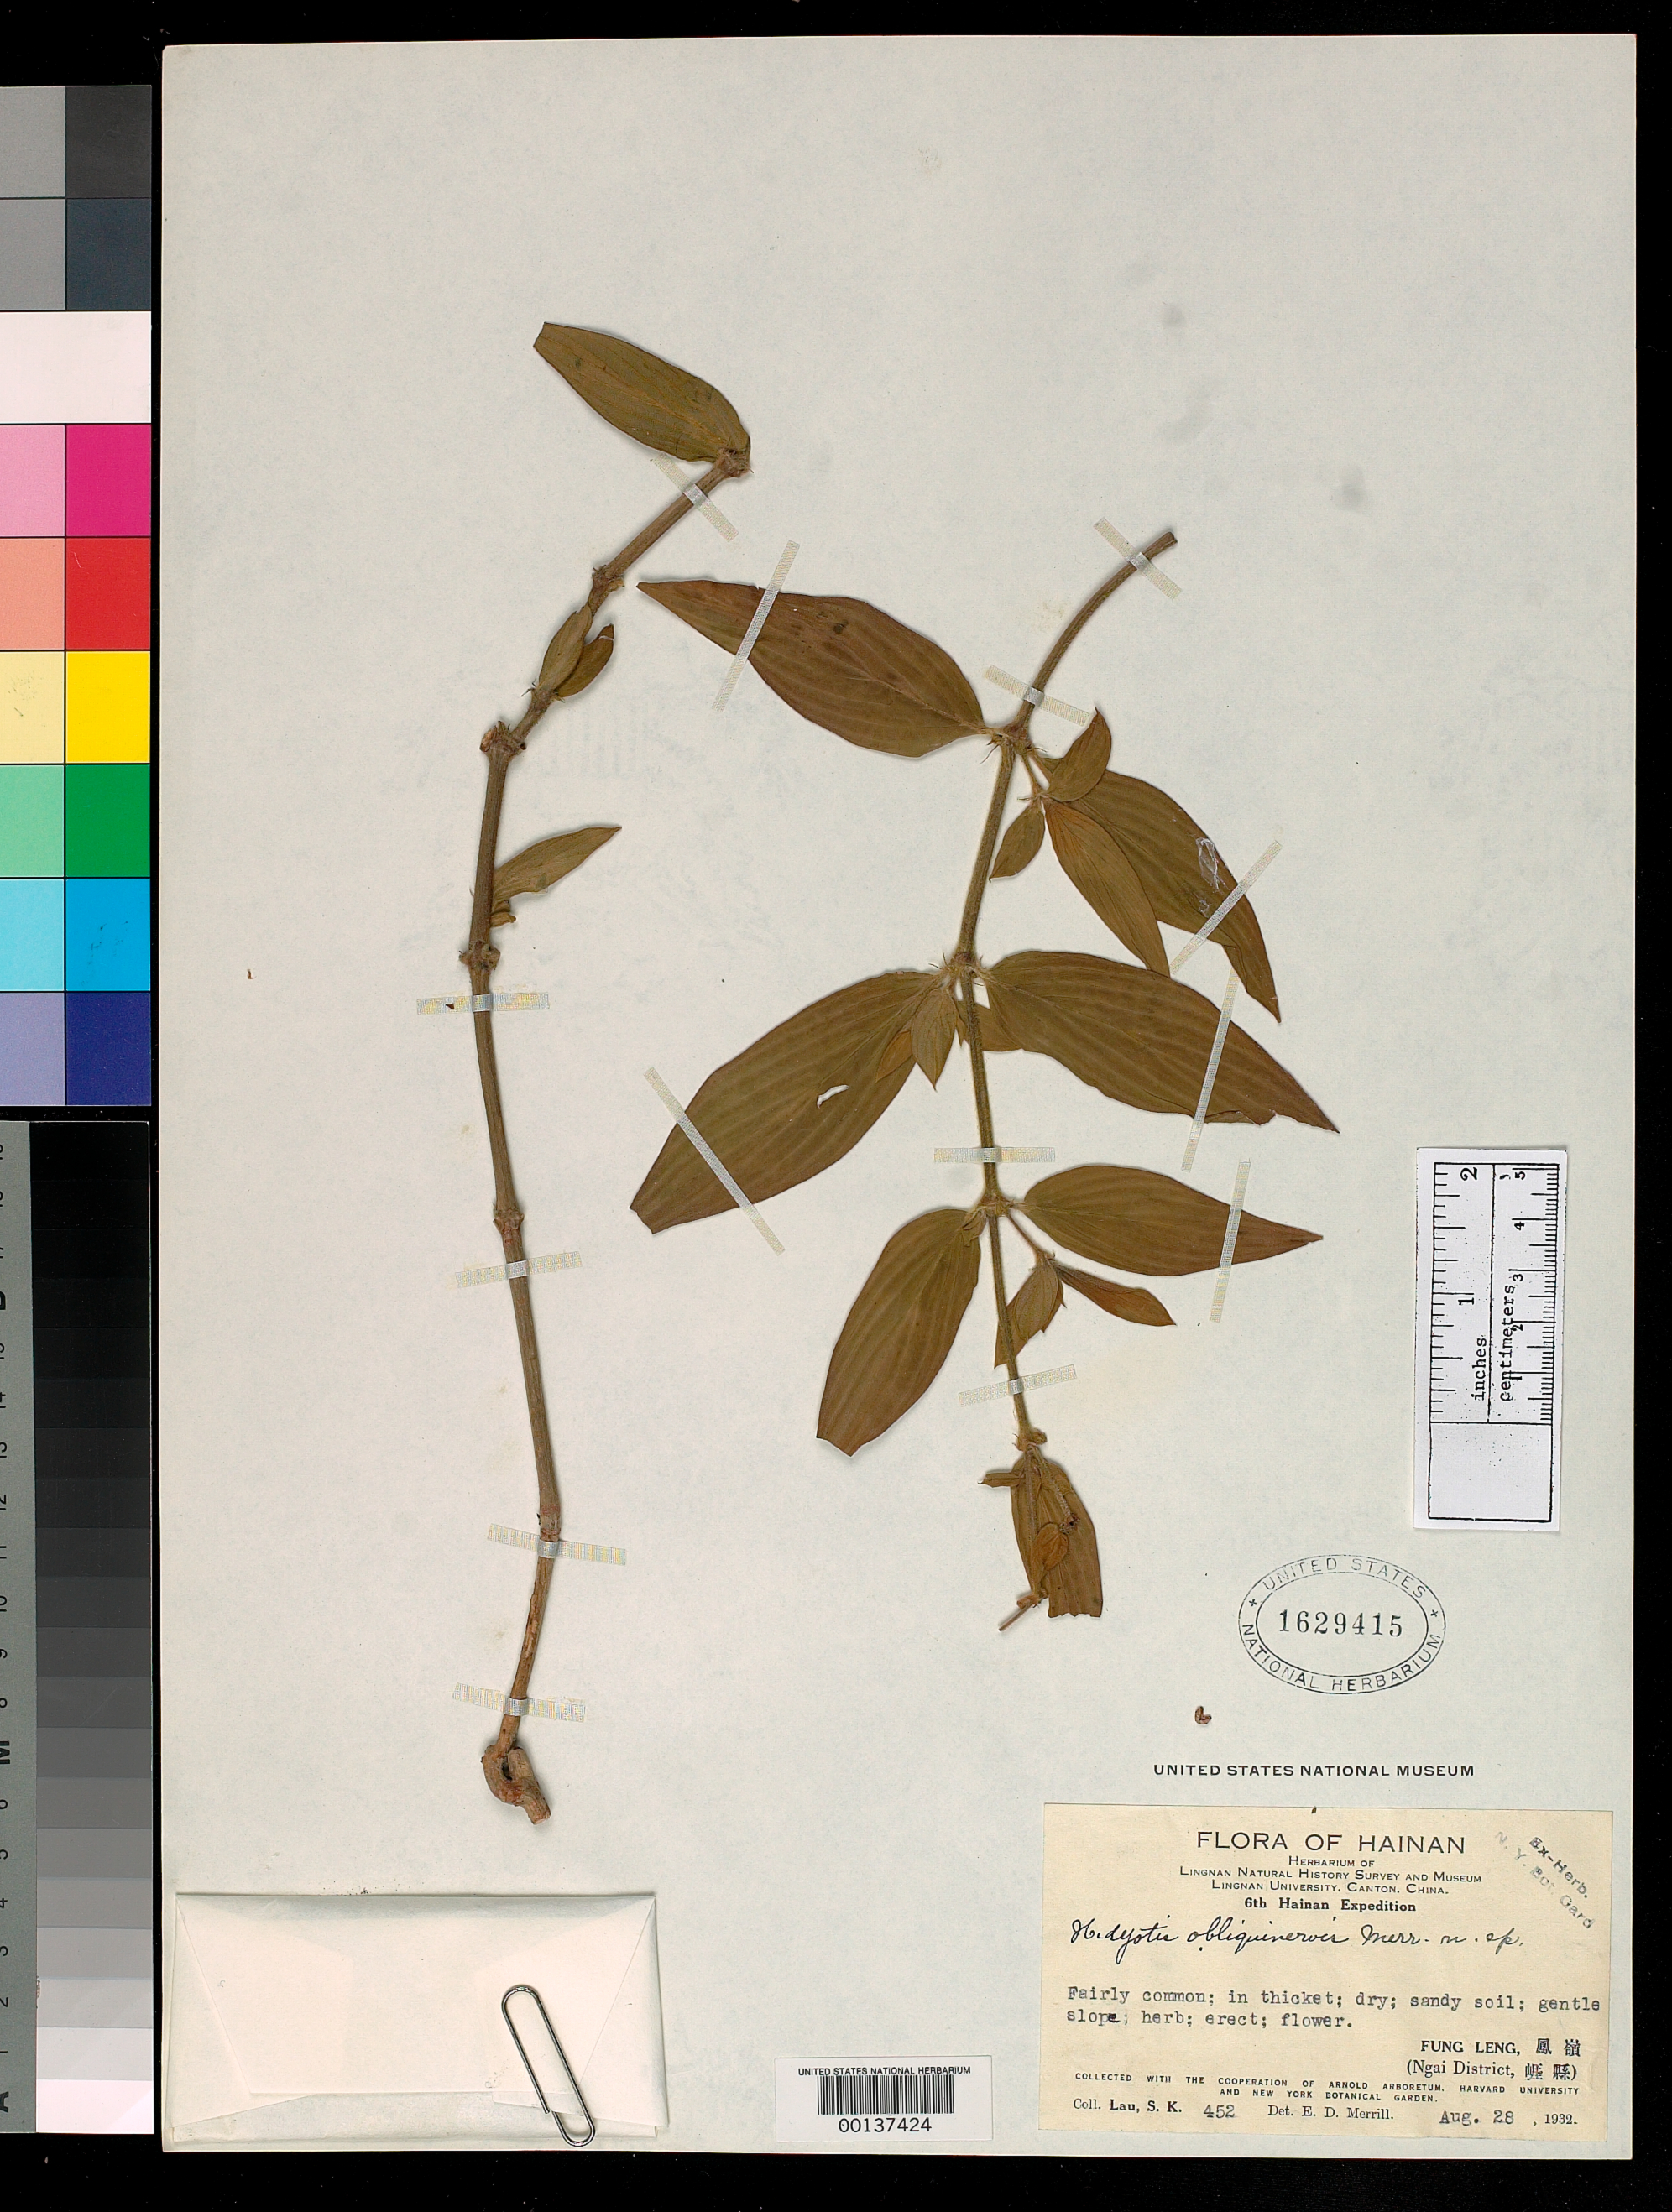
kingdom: Plantae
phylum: Tracheophyta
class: Magnoliopsida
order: Gentianales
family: Rubiaceae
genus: Hedyotis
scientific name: Hedyotis obliquinervis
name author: Merr.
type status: Isotype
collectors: S. K. Lau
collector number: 452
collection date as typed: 08 Aug 1932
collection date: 1932-08-08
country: China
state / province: Hainan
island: Hainan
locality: Fung Leng, Ngai Dist.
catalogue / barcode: US 1629415